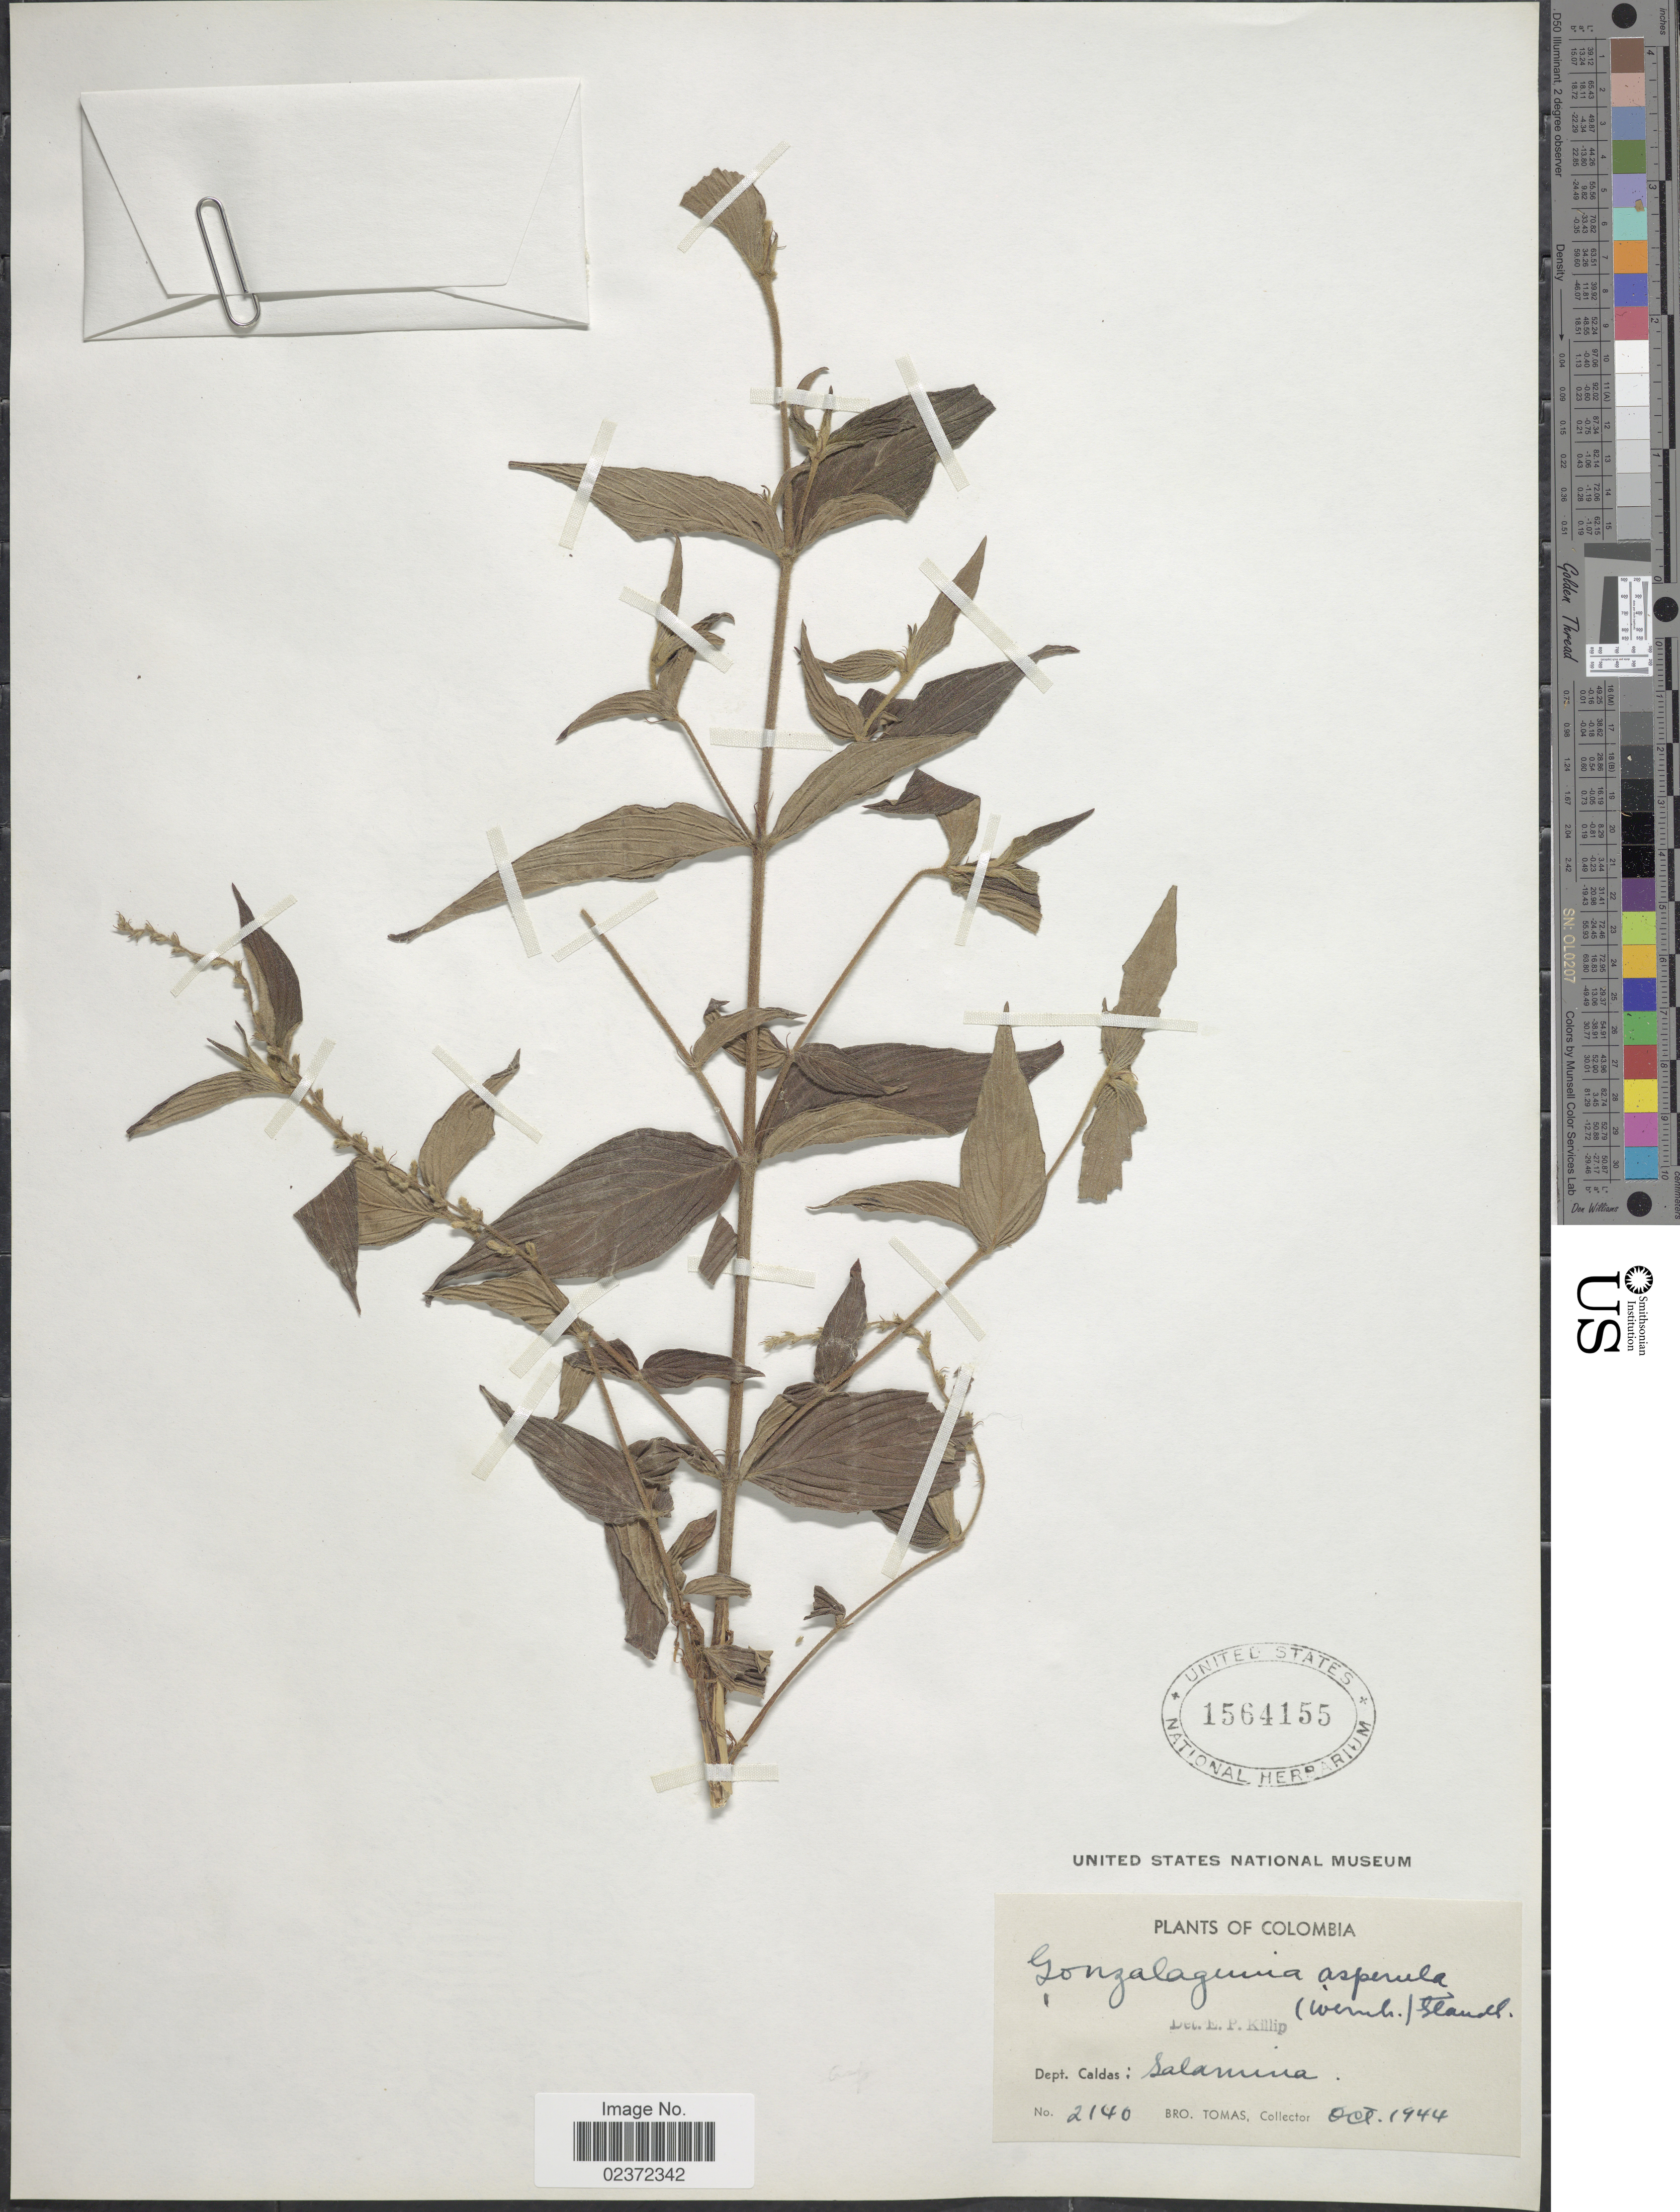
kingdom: Plantae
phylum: Tracheophyta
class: Magnoliopsida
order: Gentianales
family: Rubiaceae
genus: Gonzalagunia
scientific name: Gonzalagunia asperula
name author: (Wernham) Standl.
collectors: B. Tomas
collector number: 2140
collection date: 1944-10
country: Colombia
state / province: Caldas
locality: Salamina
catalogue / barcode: US 1564155